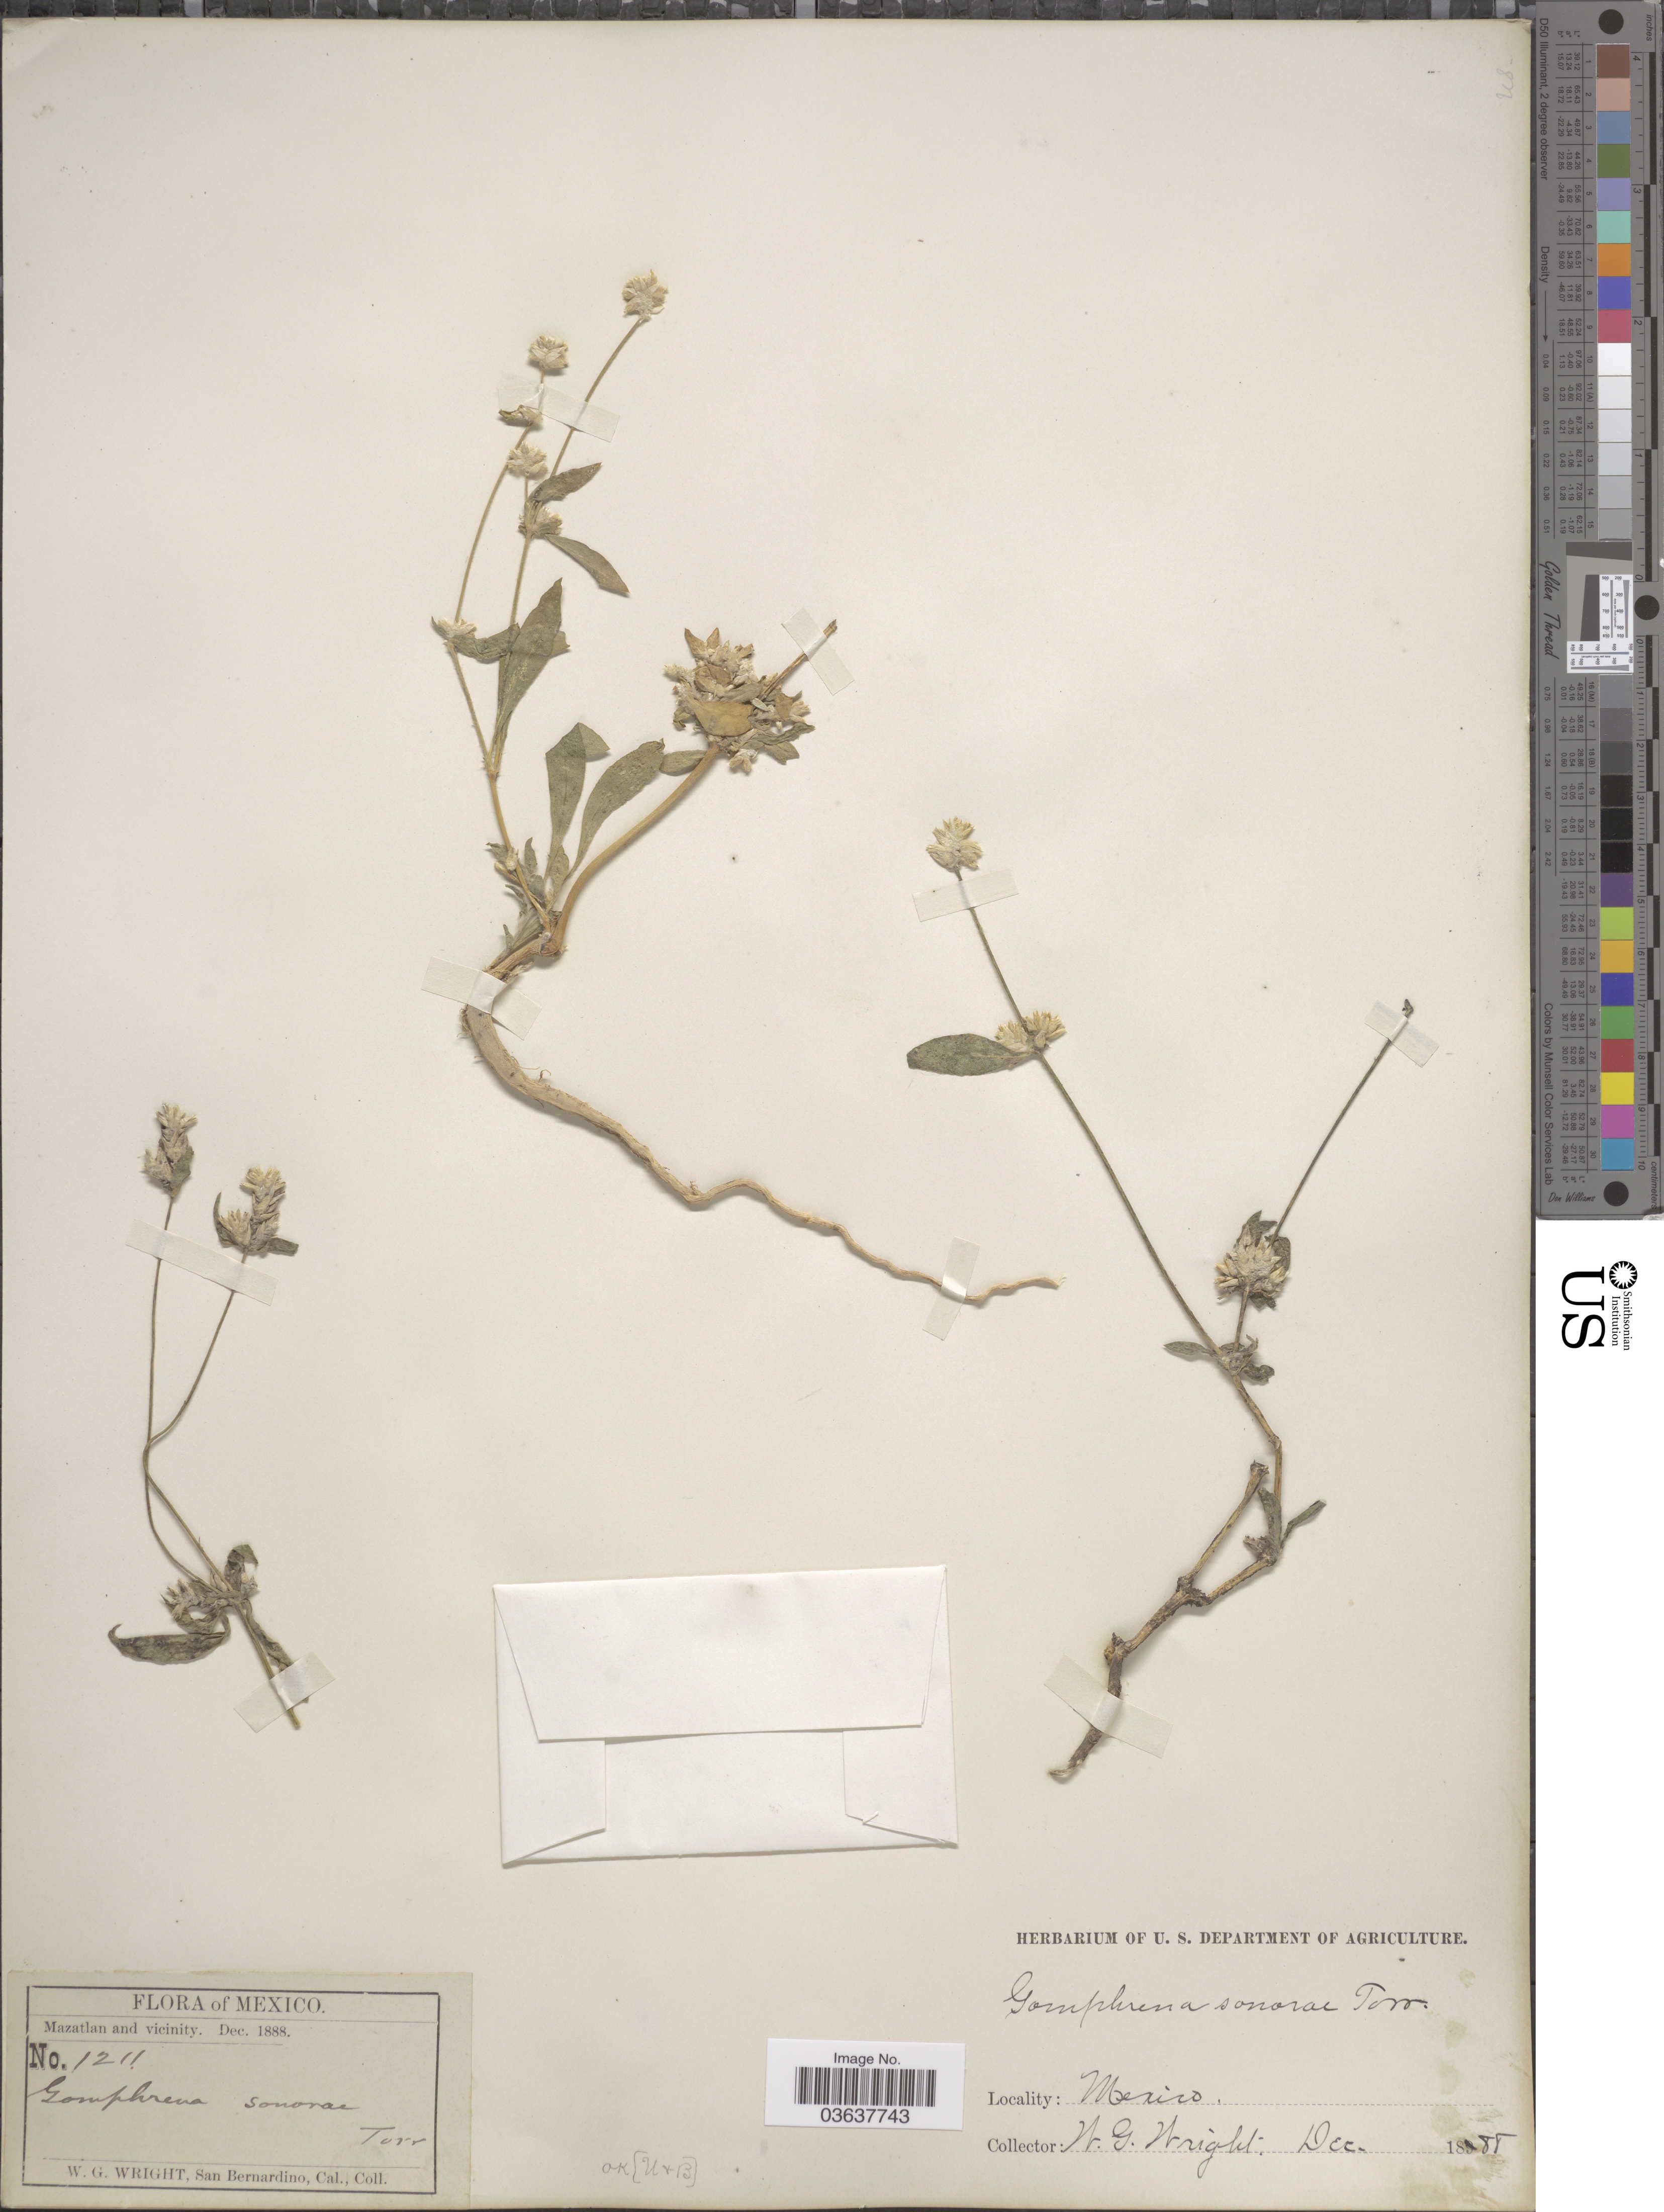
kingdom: Plantae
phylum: Tracheophyta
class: Magnoliopsida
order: Caryophyllales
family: Amaranthaceae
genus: Gomphrena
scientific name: Gomphrena sonorae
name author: Torr. in Emory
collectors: W. G. Wright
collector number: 1211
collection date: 1888-12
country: Mexico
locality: Mazatlan and vicinity.